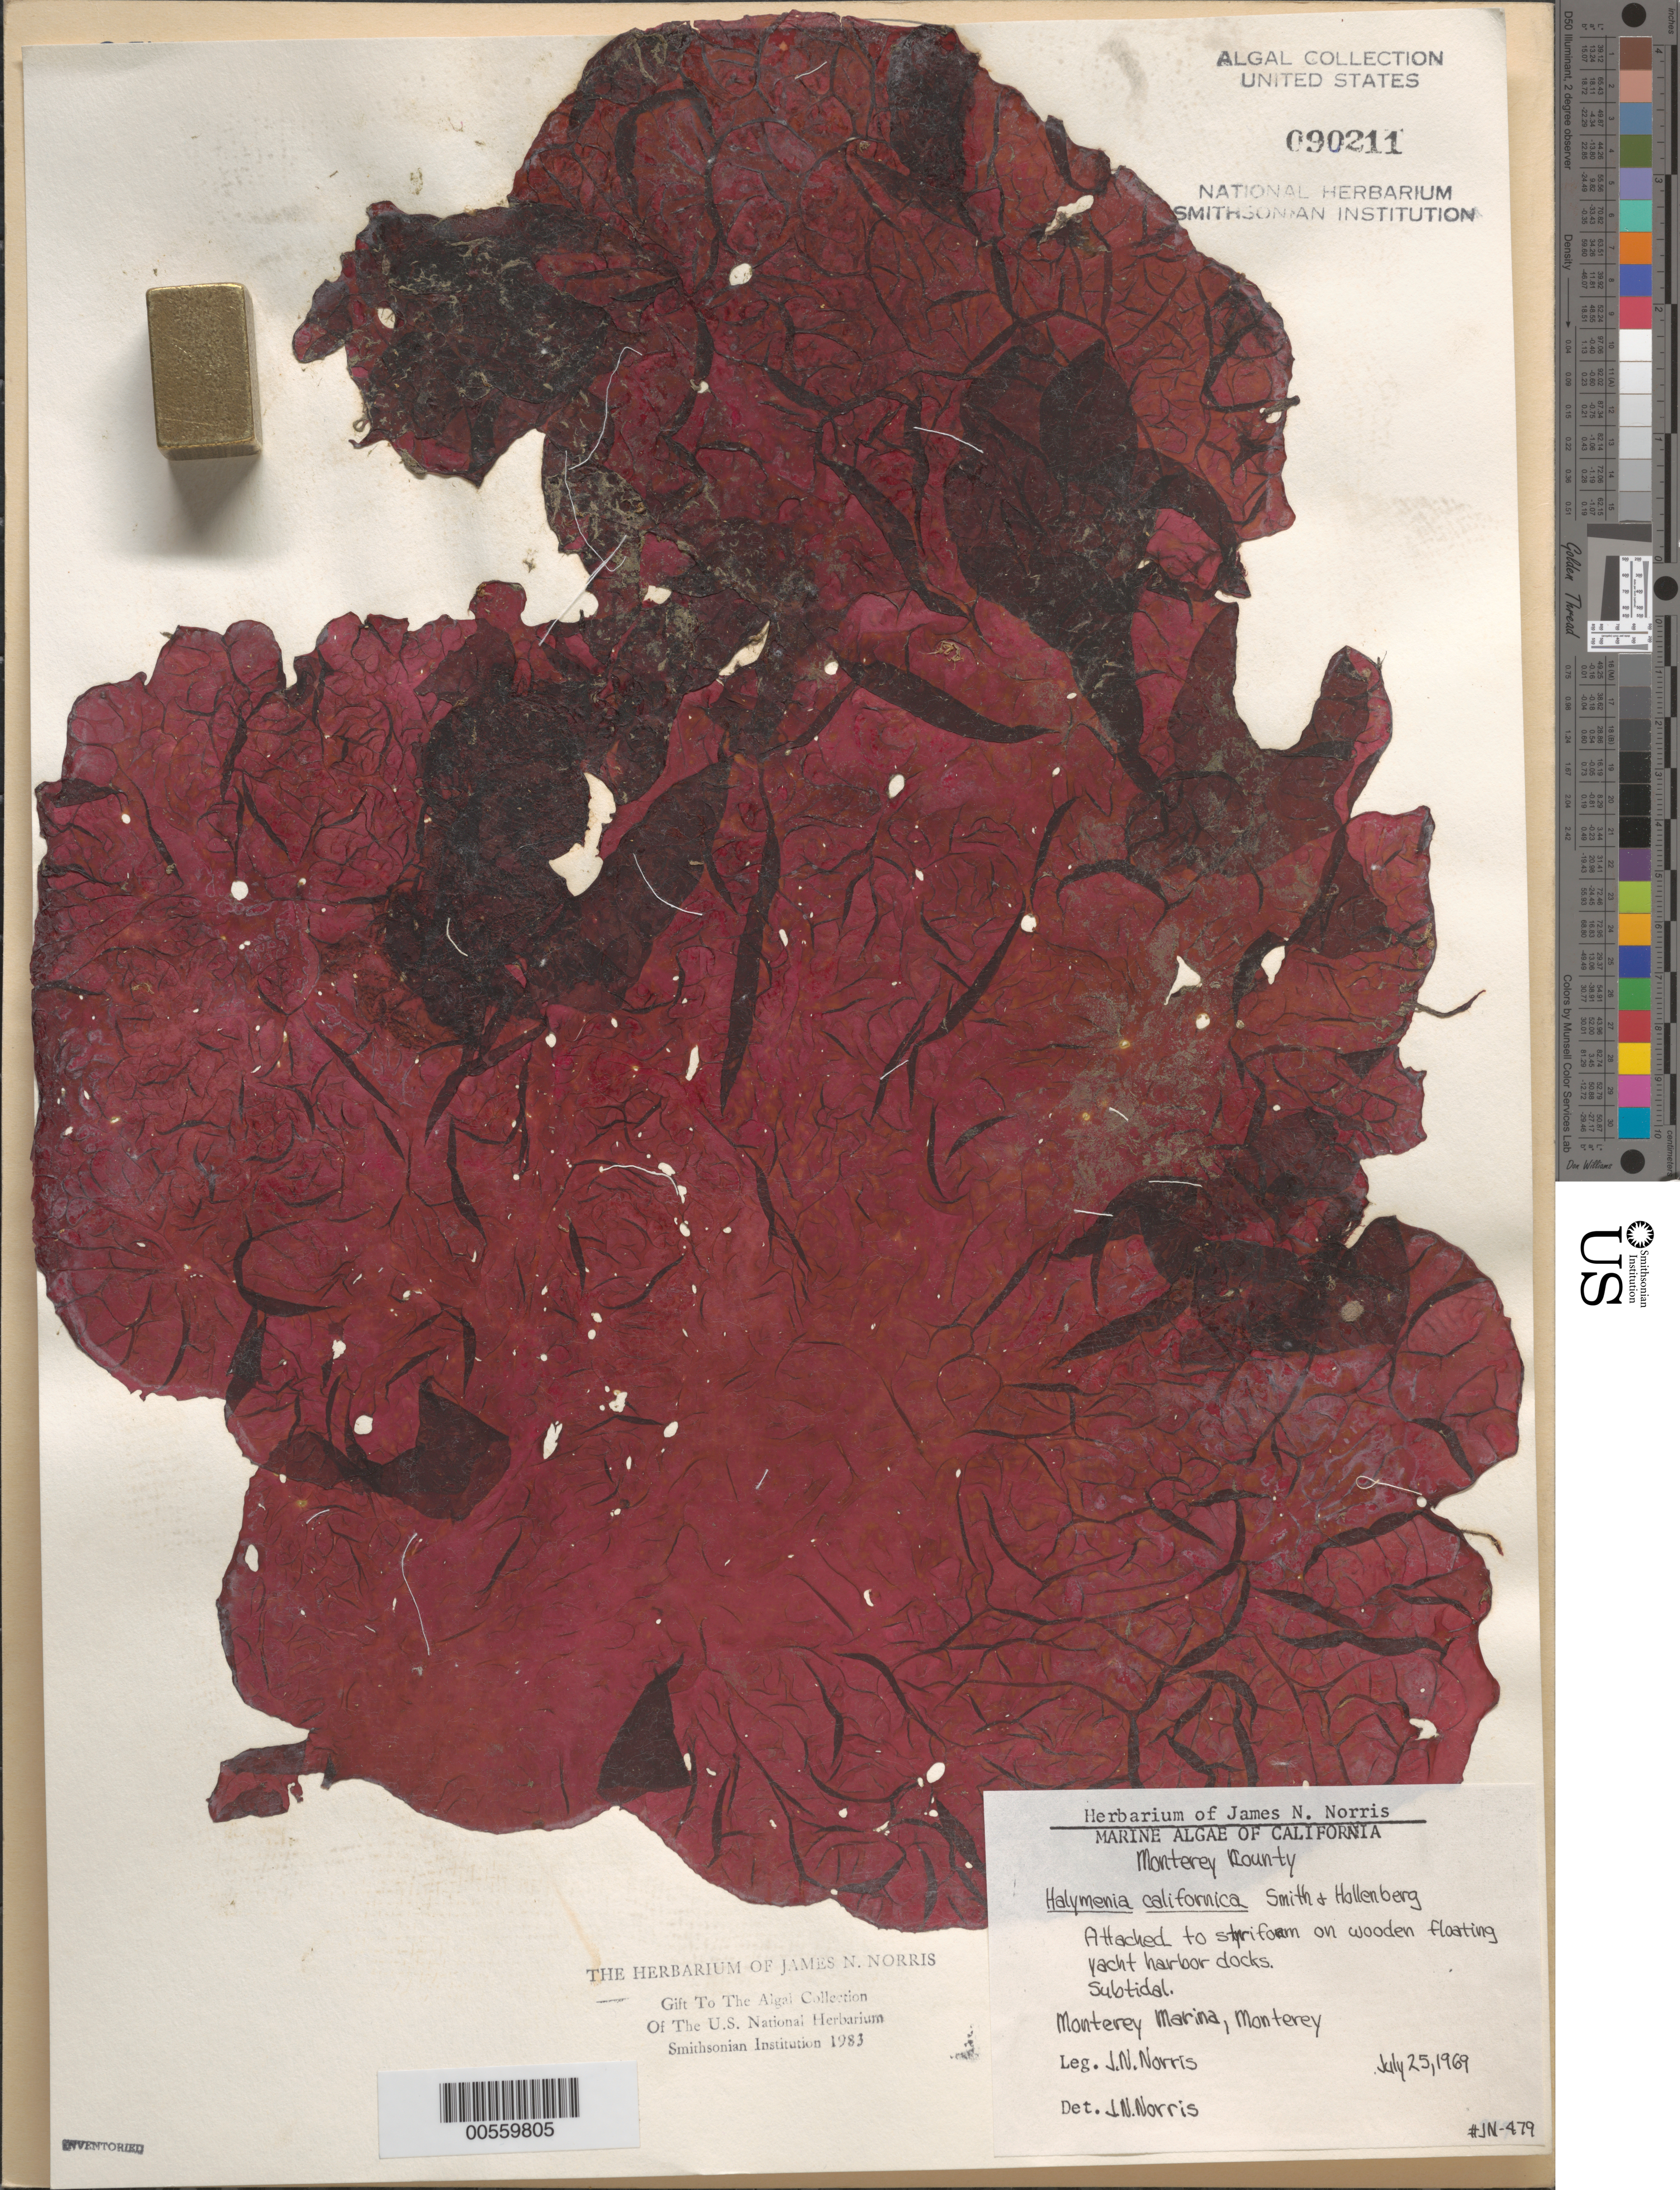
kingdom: Plantae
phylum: Rhodophyta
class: Florideophyceae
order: Halymeniales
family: Halymeniaceae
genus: Halymenia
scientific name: Halymenia californica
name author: G.M. Sm. & Hollenb.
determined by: Norris, James N.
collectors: J. N. Norris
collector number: JN-479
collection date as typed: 25 Jul 1969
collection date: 1969-07-25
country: United States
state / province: California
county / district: Monterey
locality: Monterey Marina, Monterey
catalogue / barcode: US 90211